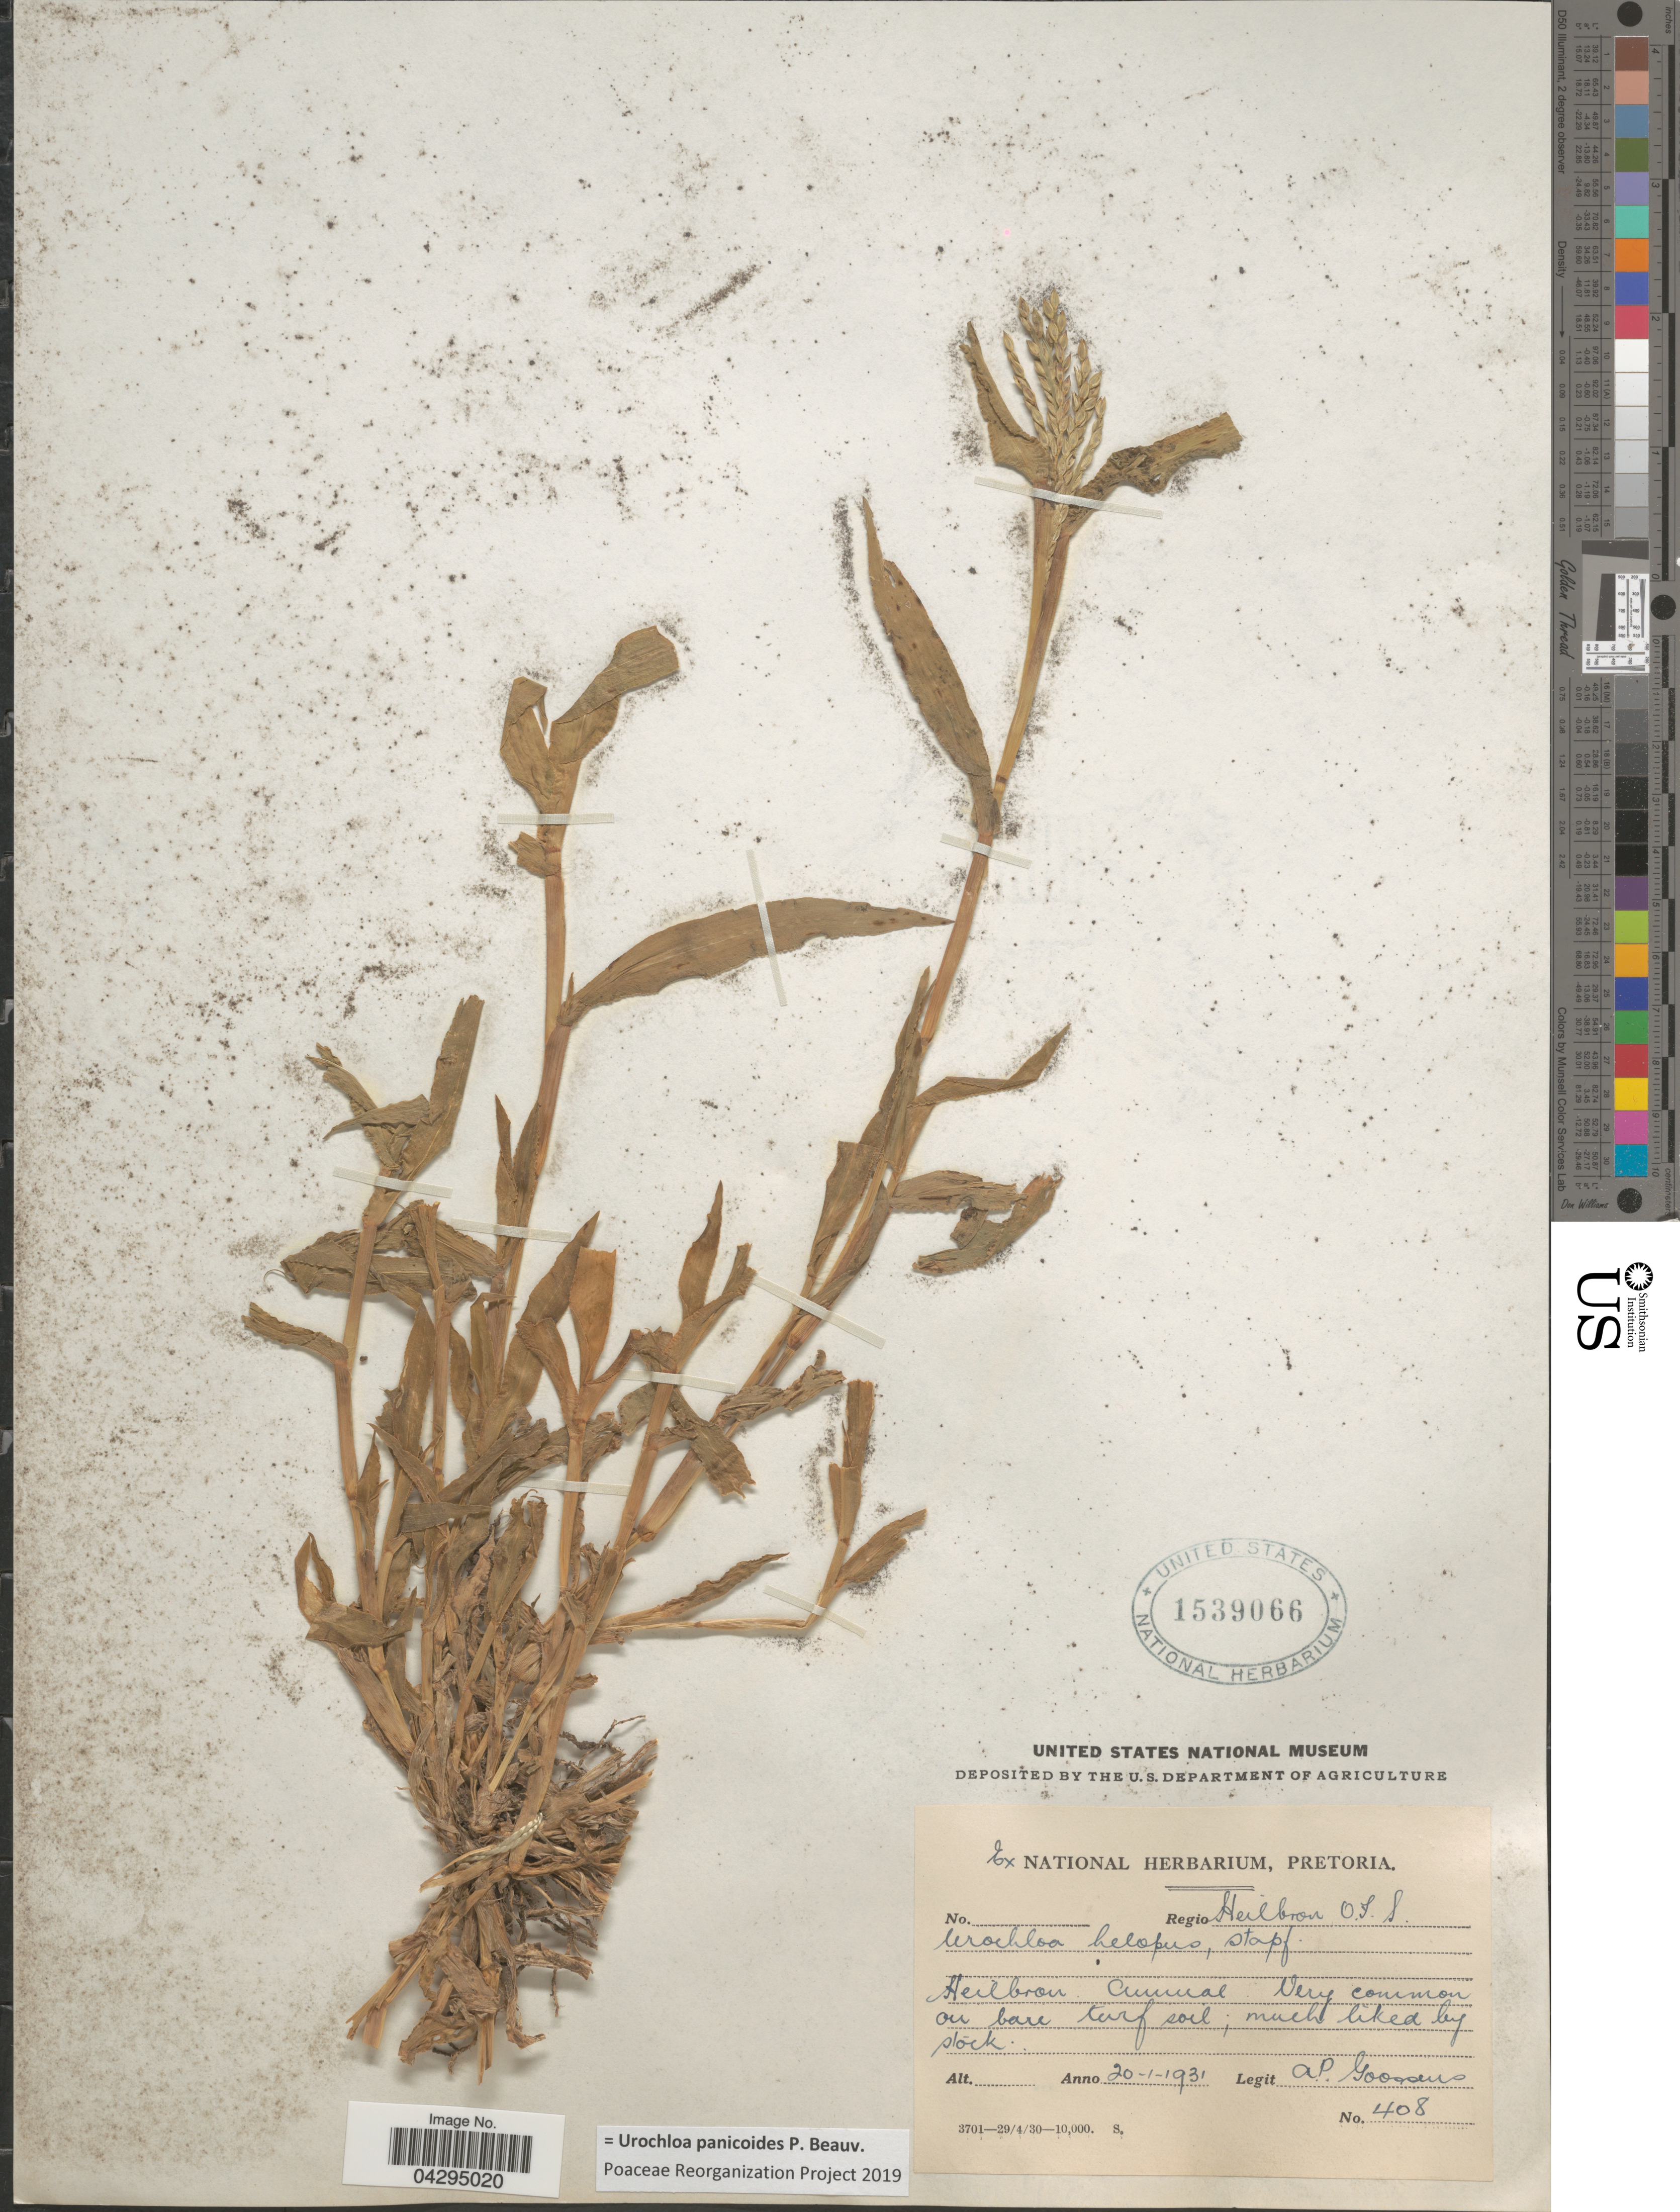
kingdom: Plantae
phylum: Tracheophyta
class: Liliopsida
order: Poales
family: Poaceae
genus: Urochloa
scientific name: Urochloa panicoides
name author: P. Beauv.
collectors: A. P. G. Goossens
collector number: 408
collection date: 1931-01-20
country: South Africa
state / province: Free State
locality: Regio Heilbron O.F.S. Heilbron.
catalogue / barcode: US 1539066